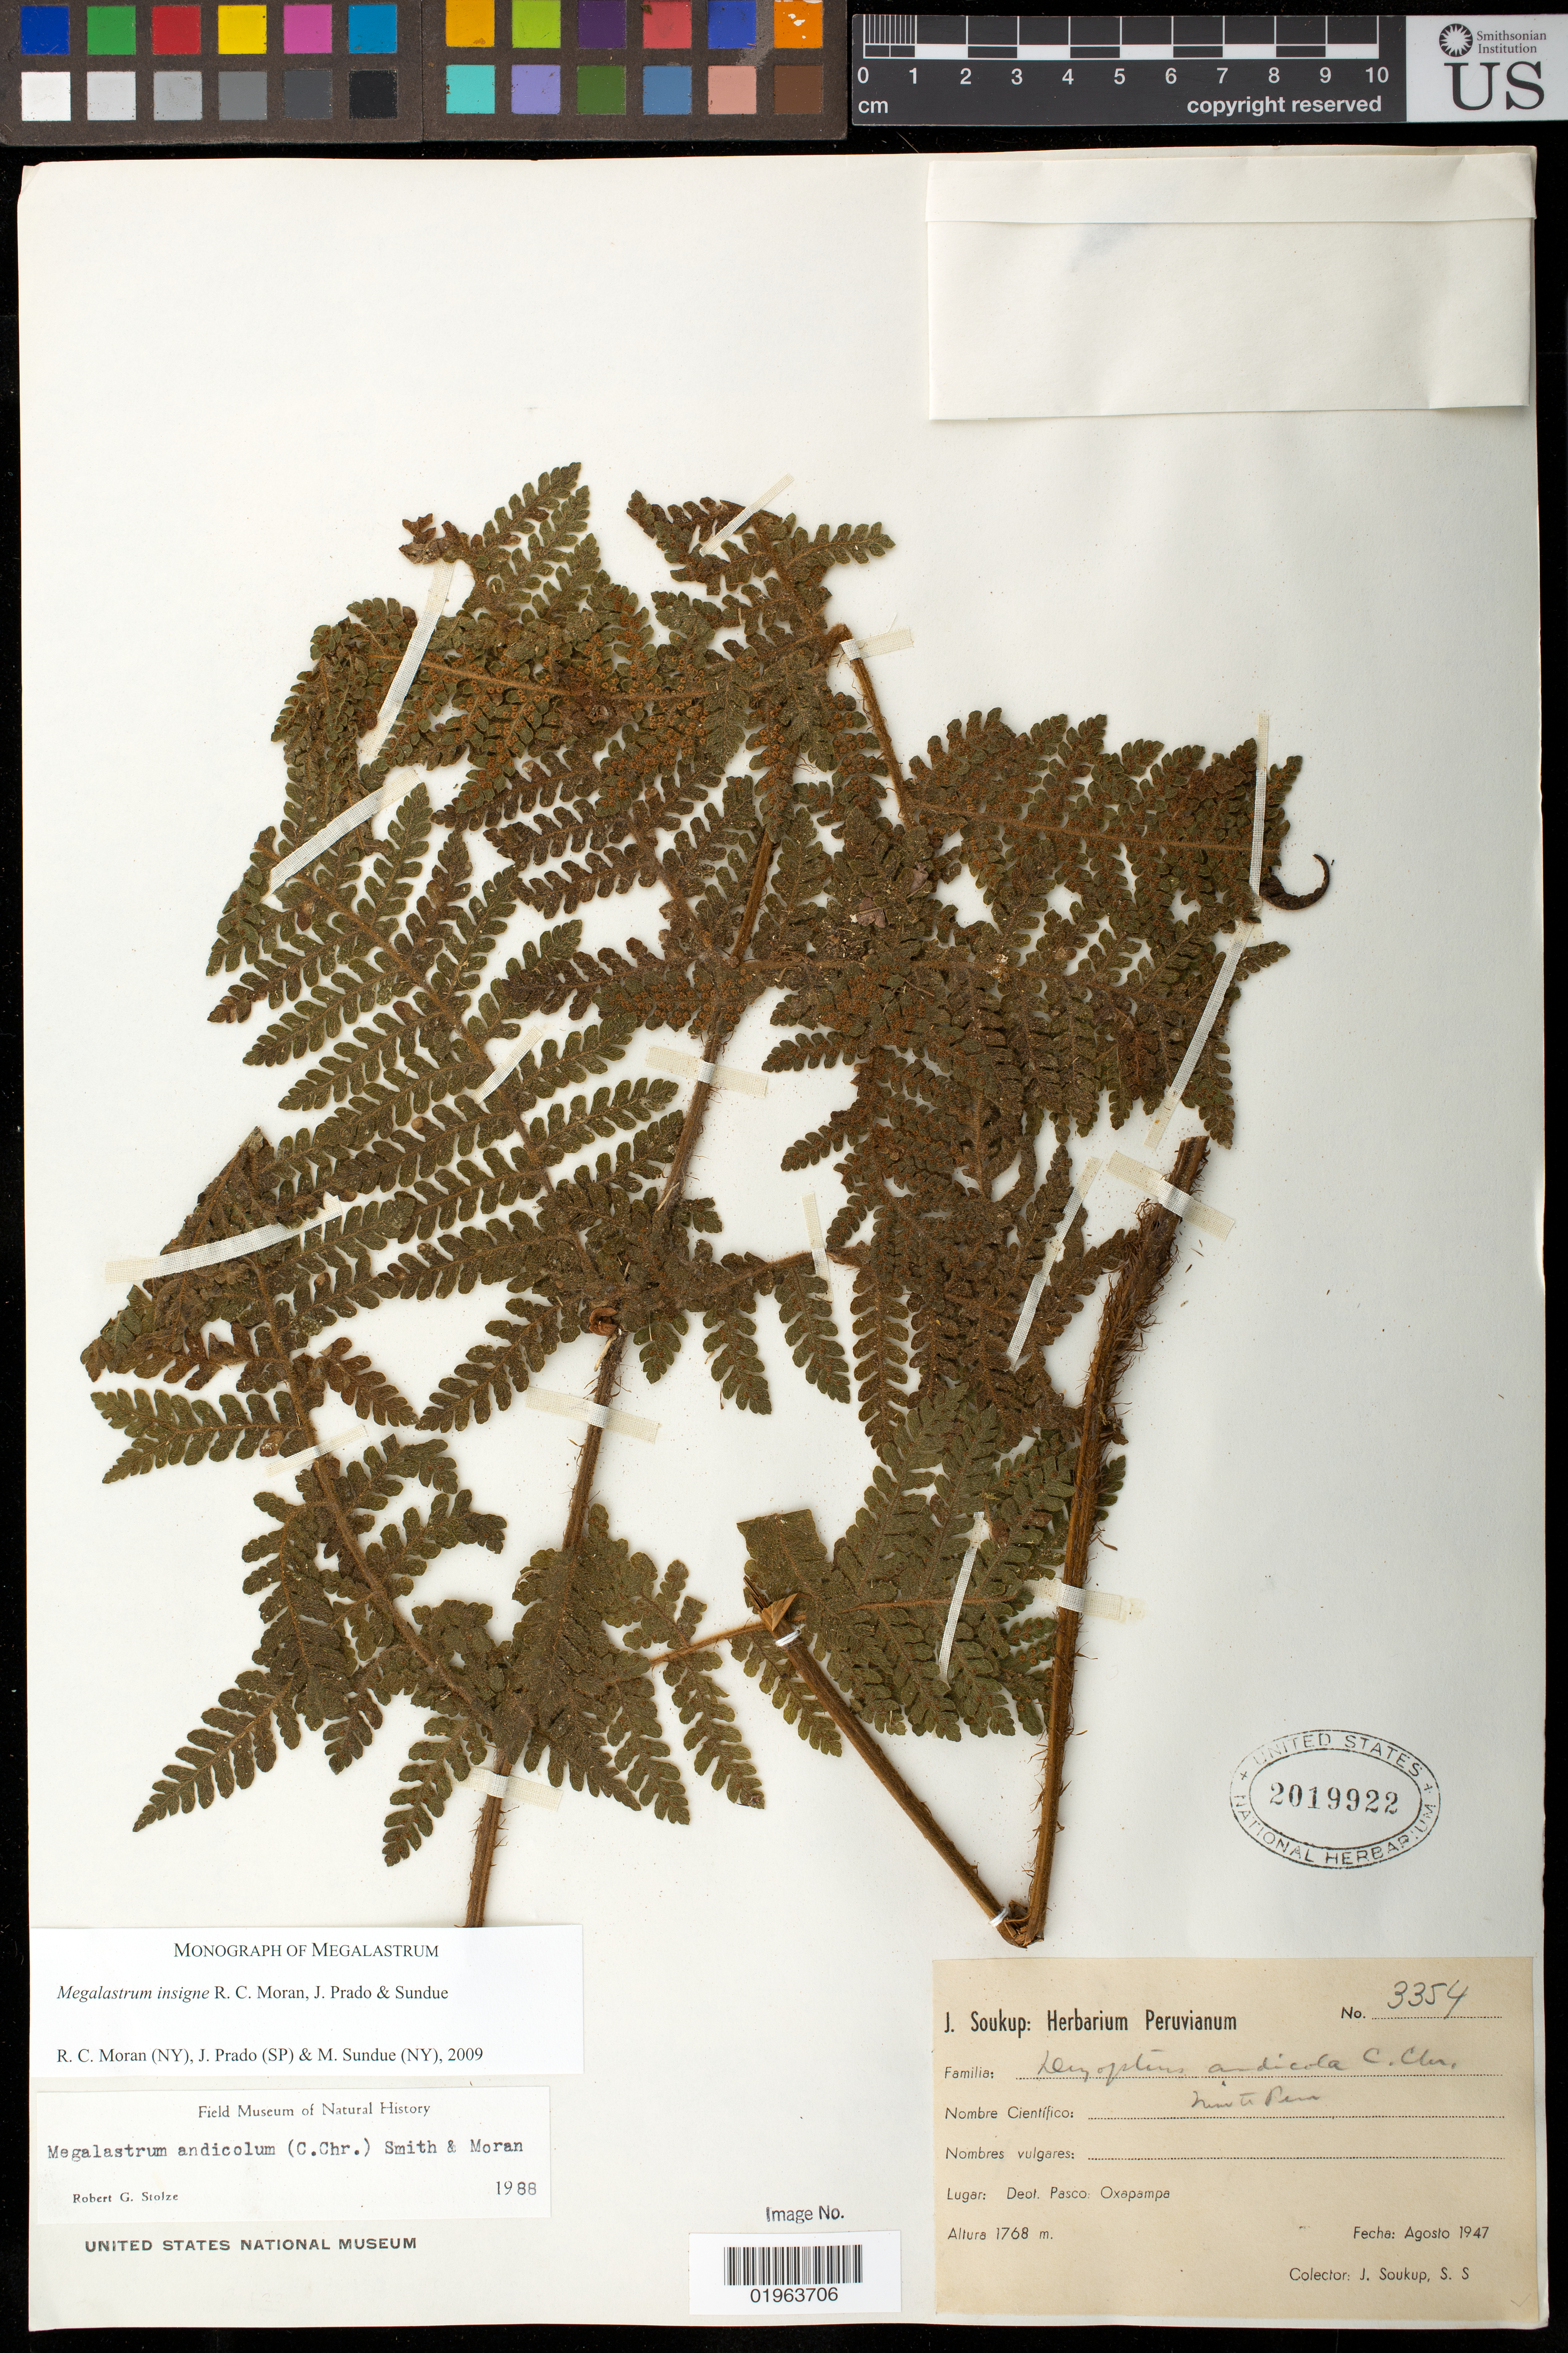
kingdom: Plantae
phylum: Tracheophyta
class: Polypodiopsida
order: Polypodiales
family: Dryopteridaceae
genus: Megalastrum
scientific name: Megalastrum insigne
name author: R.C. Moran et al.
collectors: J. Soukup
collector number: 3354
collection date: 1947-08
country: Peru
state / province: Pasco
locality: Deot Pasco: Oxapampa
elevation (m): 1768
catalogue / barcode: US 2019922